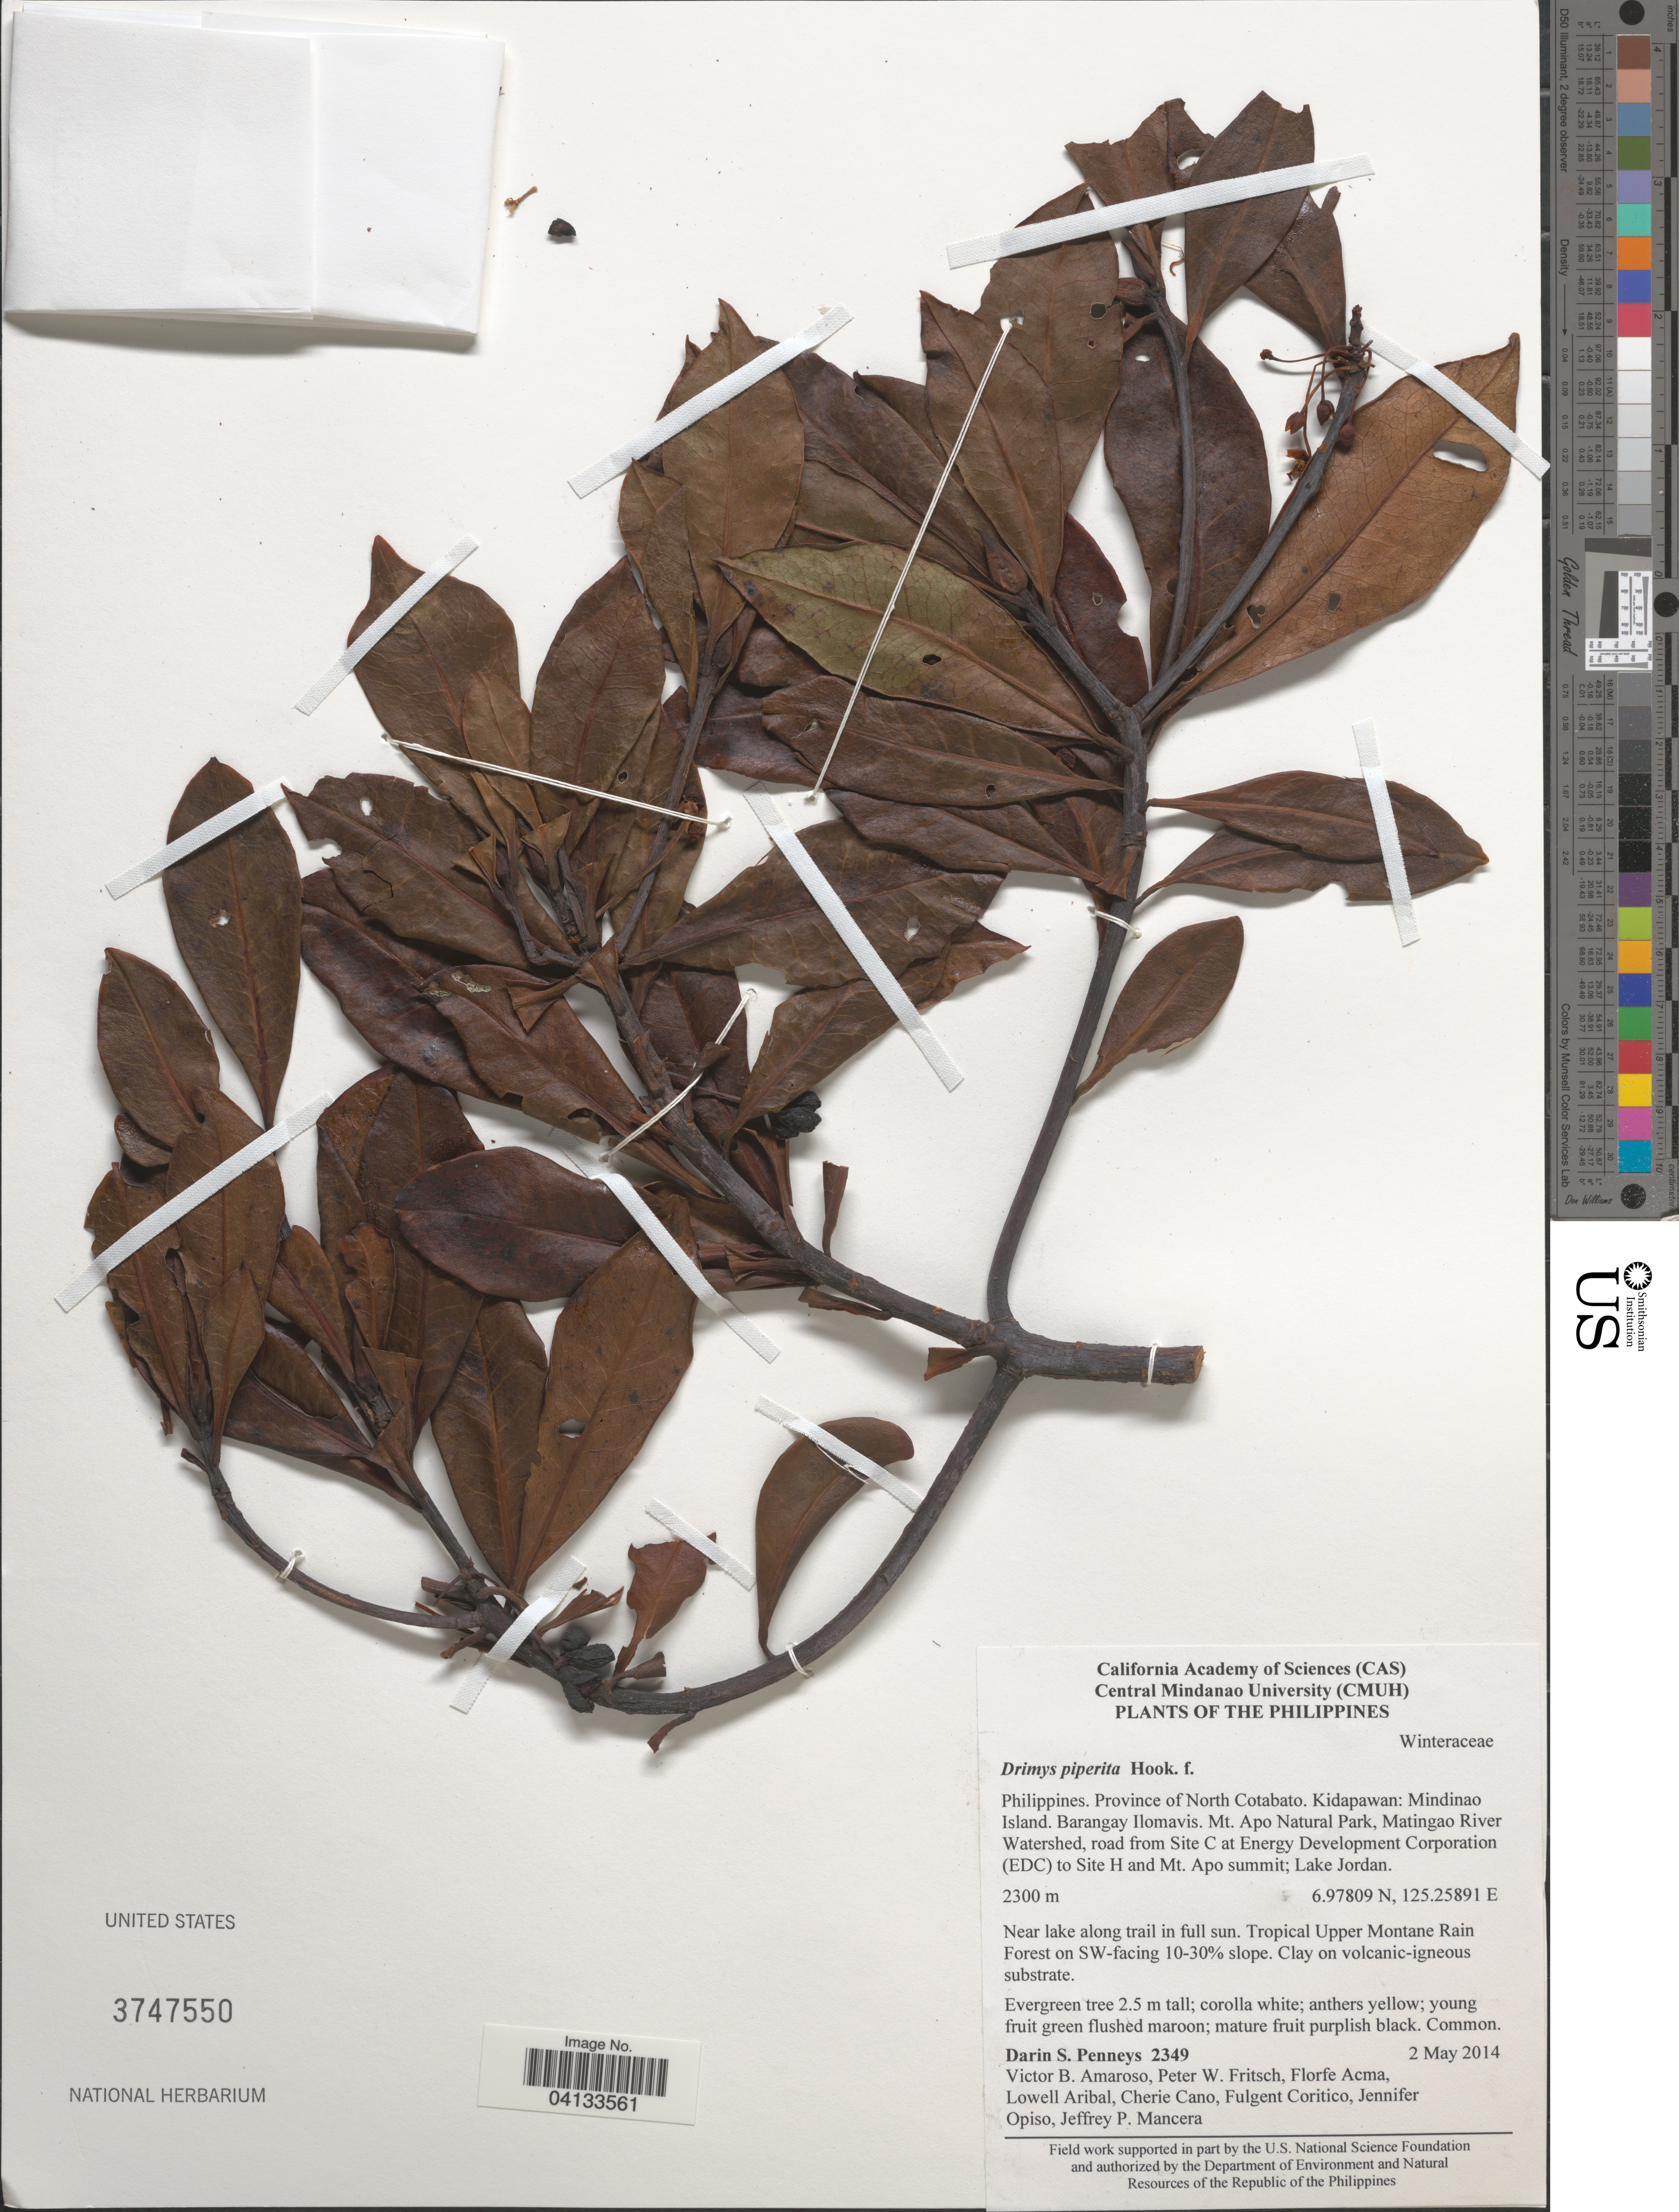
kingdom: Plantae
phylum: Tracheophyta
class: Magnoliopsida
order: Canellales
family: Winteraceae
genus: Drimys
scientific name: Drimys piperita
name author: Hook. f.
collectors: D. S. Penneys, V. Amoroso, P. W. Fritsch, F. Acma & et al.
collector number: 2349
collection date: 2014-05-02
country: Philippines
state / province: Soccsksargen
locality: Province of North Cotabato. Kidapawan: Mindanao Island. Barangay Ilomavis. Mt. Apo Natural Park, Matingao River Watershed, road from Site C to Site H and Mt. Apo summit; Lake Jordan. Near lake along trail in full sun.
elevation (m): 2300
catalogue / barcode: US 3747550